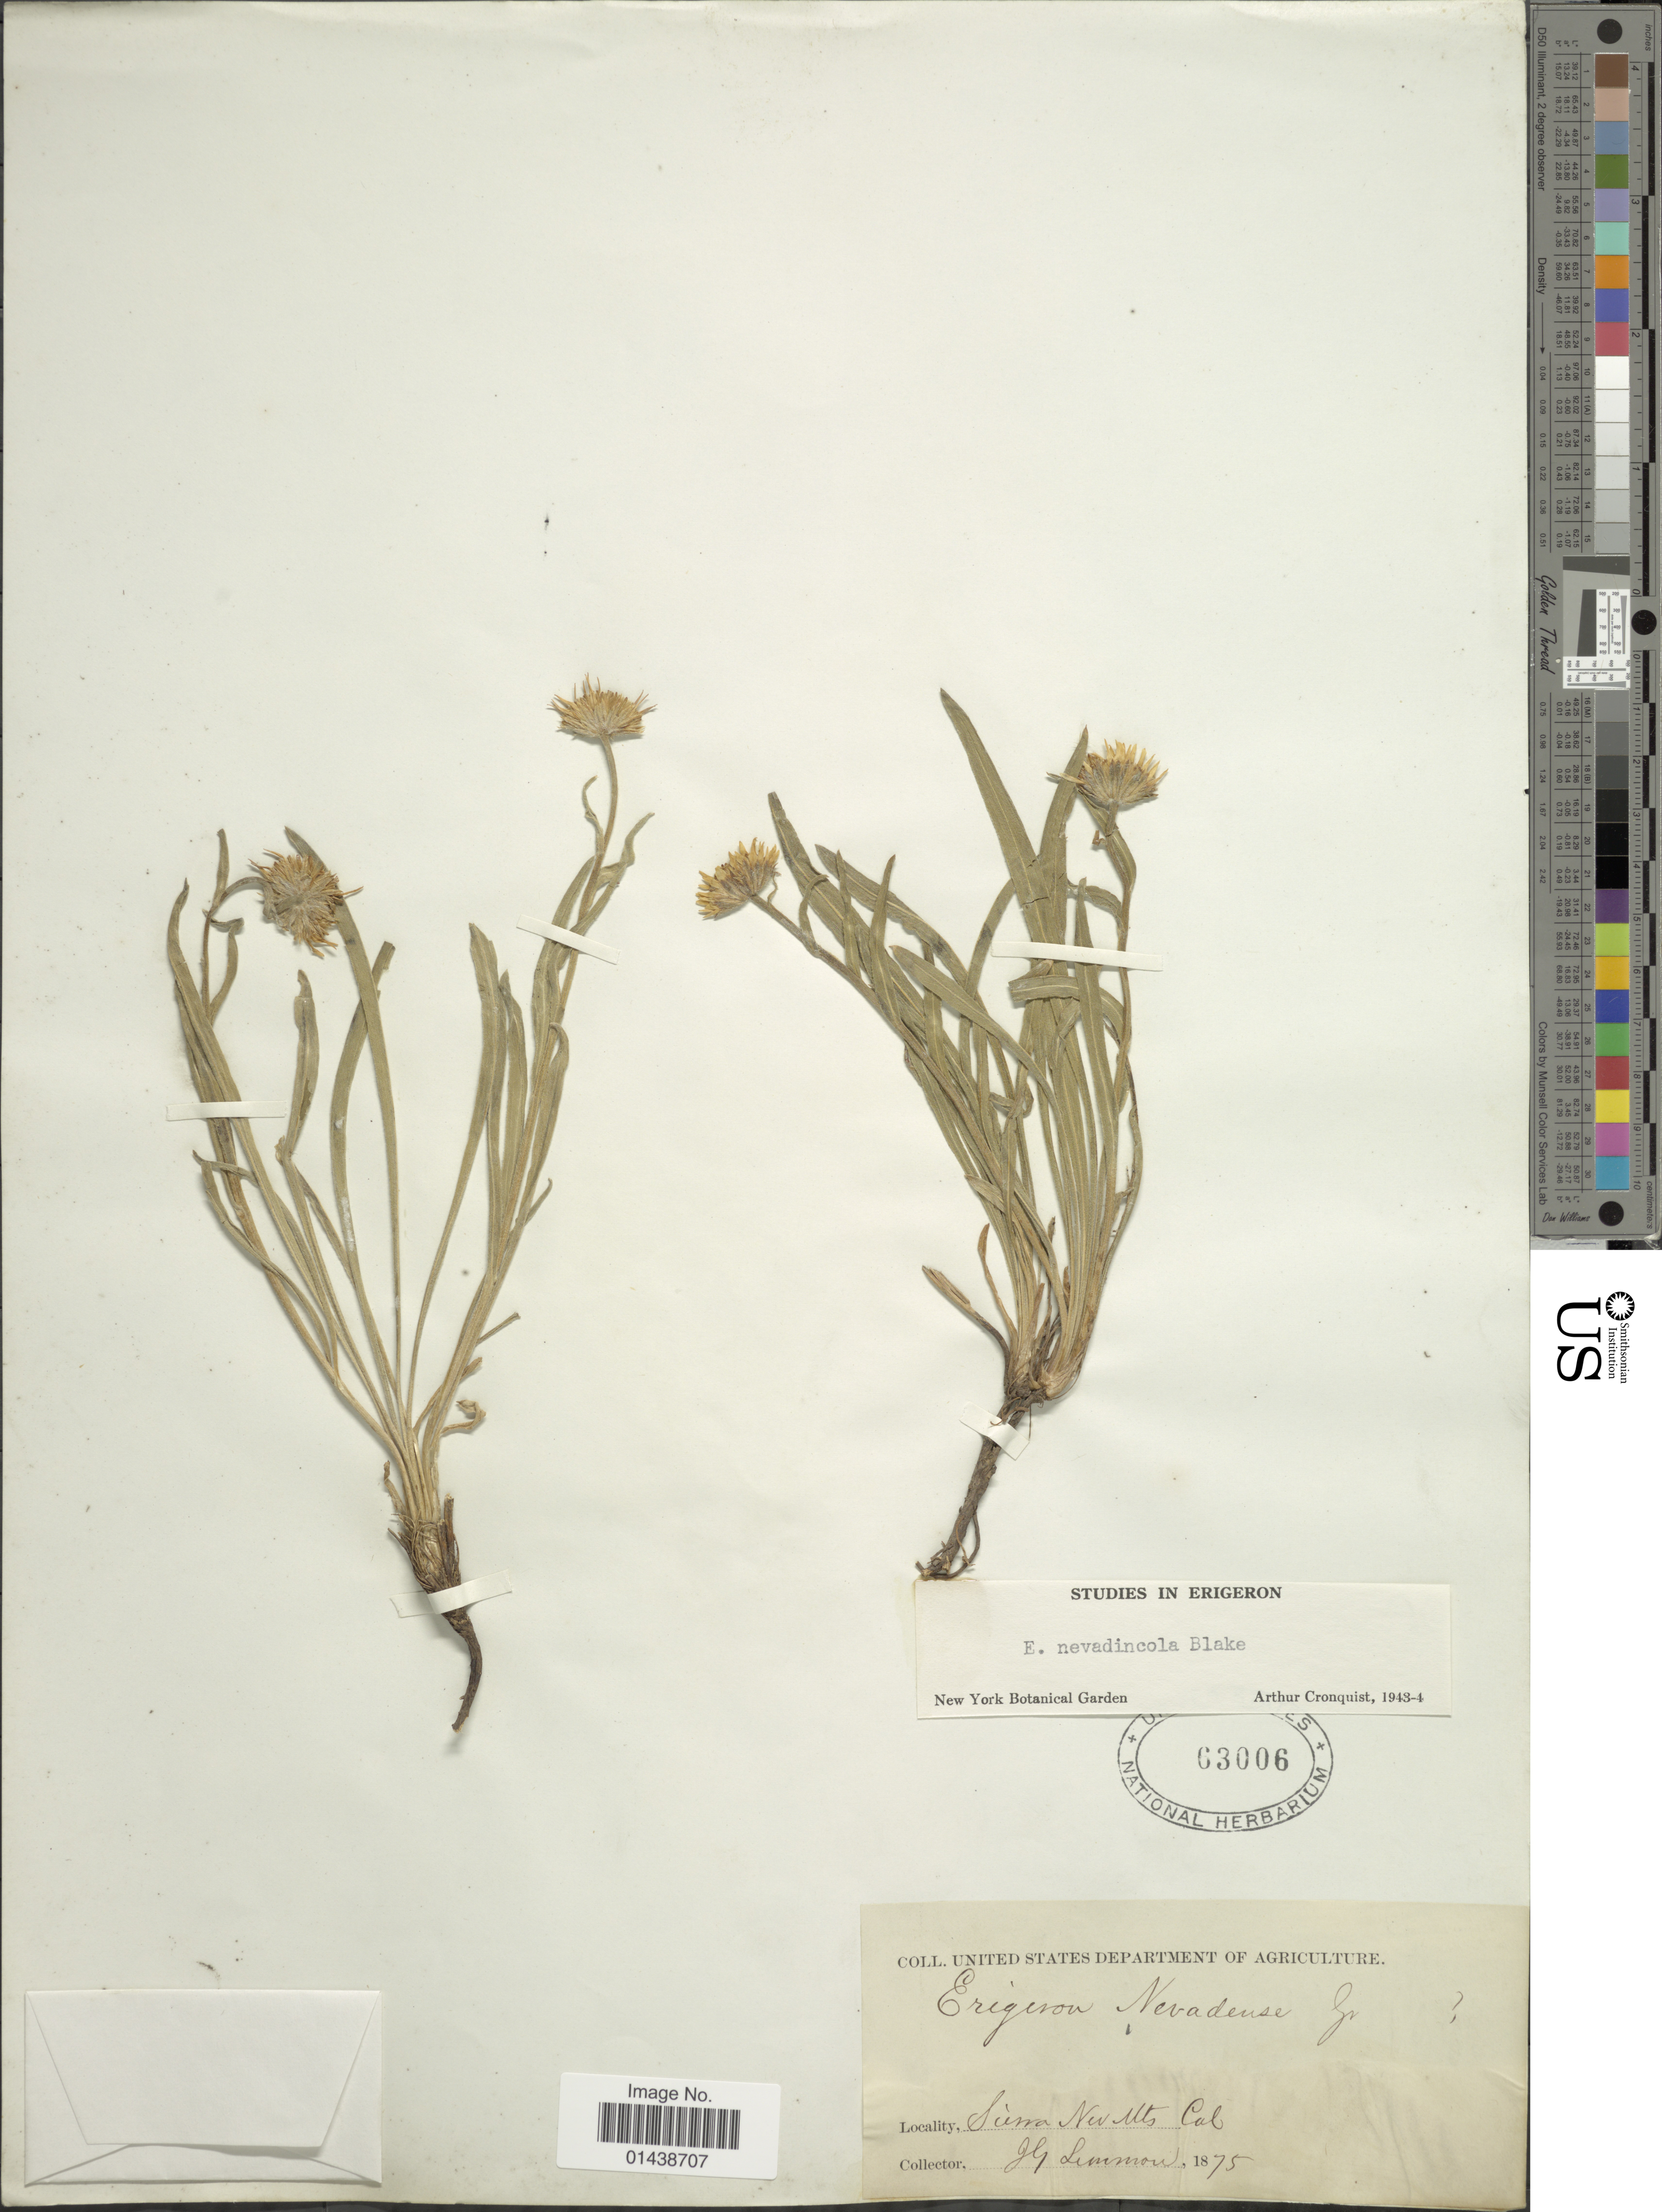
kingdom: Plantae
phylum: Tracheophyta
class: Magnoliopsida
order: Asterales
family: Asteraceae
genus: Erigeron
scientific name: Erigeron nevadincola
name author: S.F. Blake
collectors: J. Lemmon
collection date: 1875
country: United States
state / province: California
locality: Sierra Nev Mts.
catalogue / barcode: US 63006